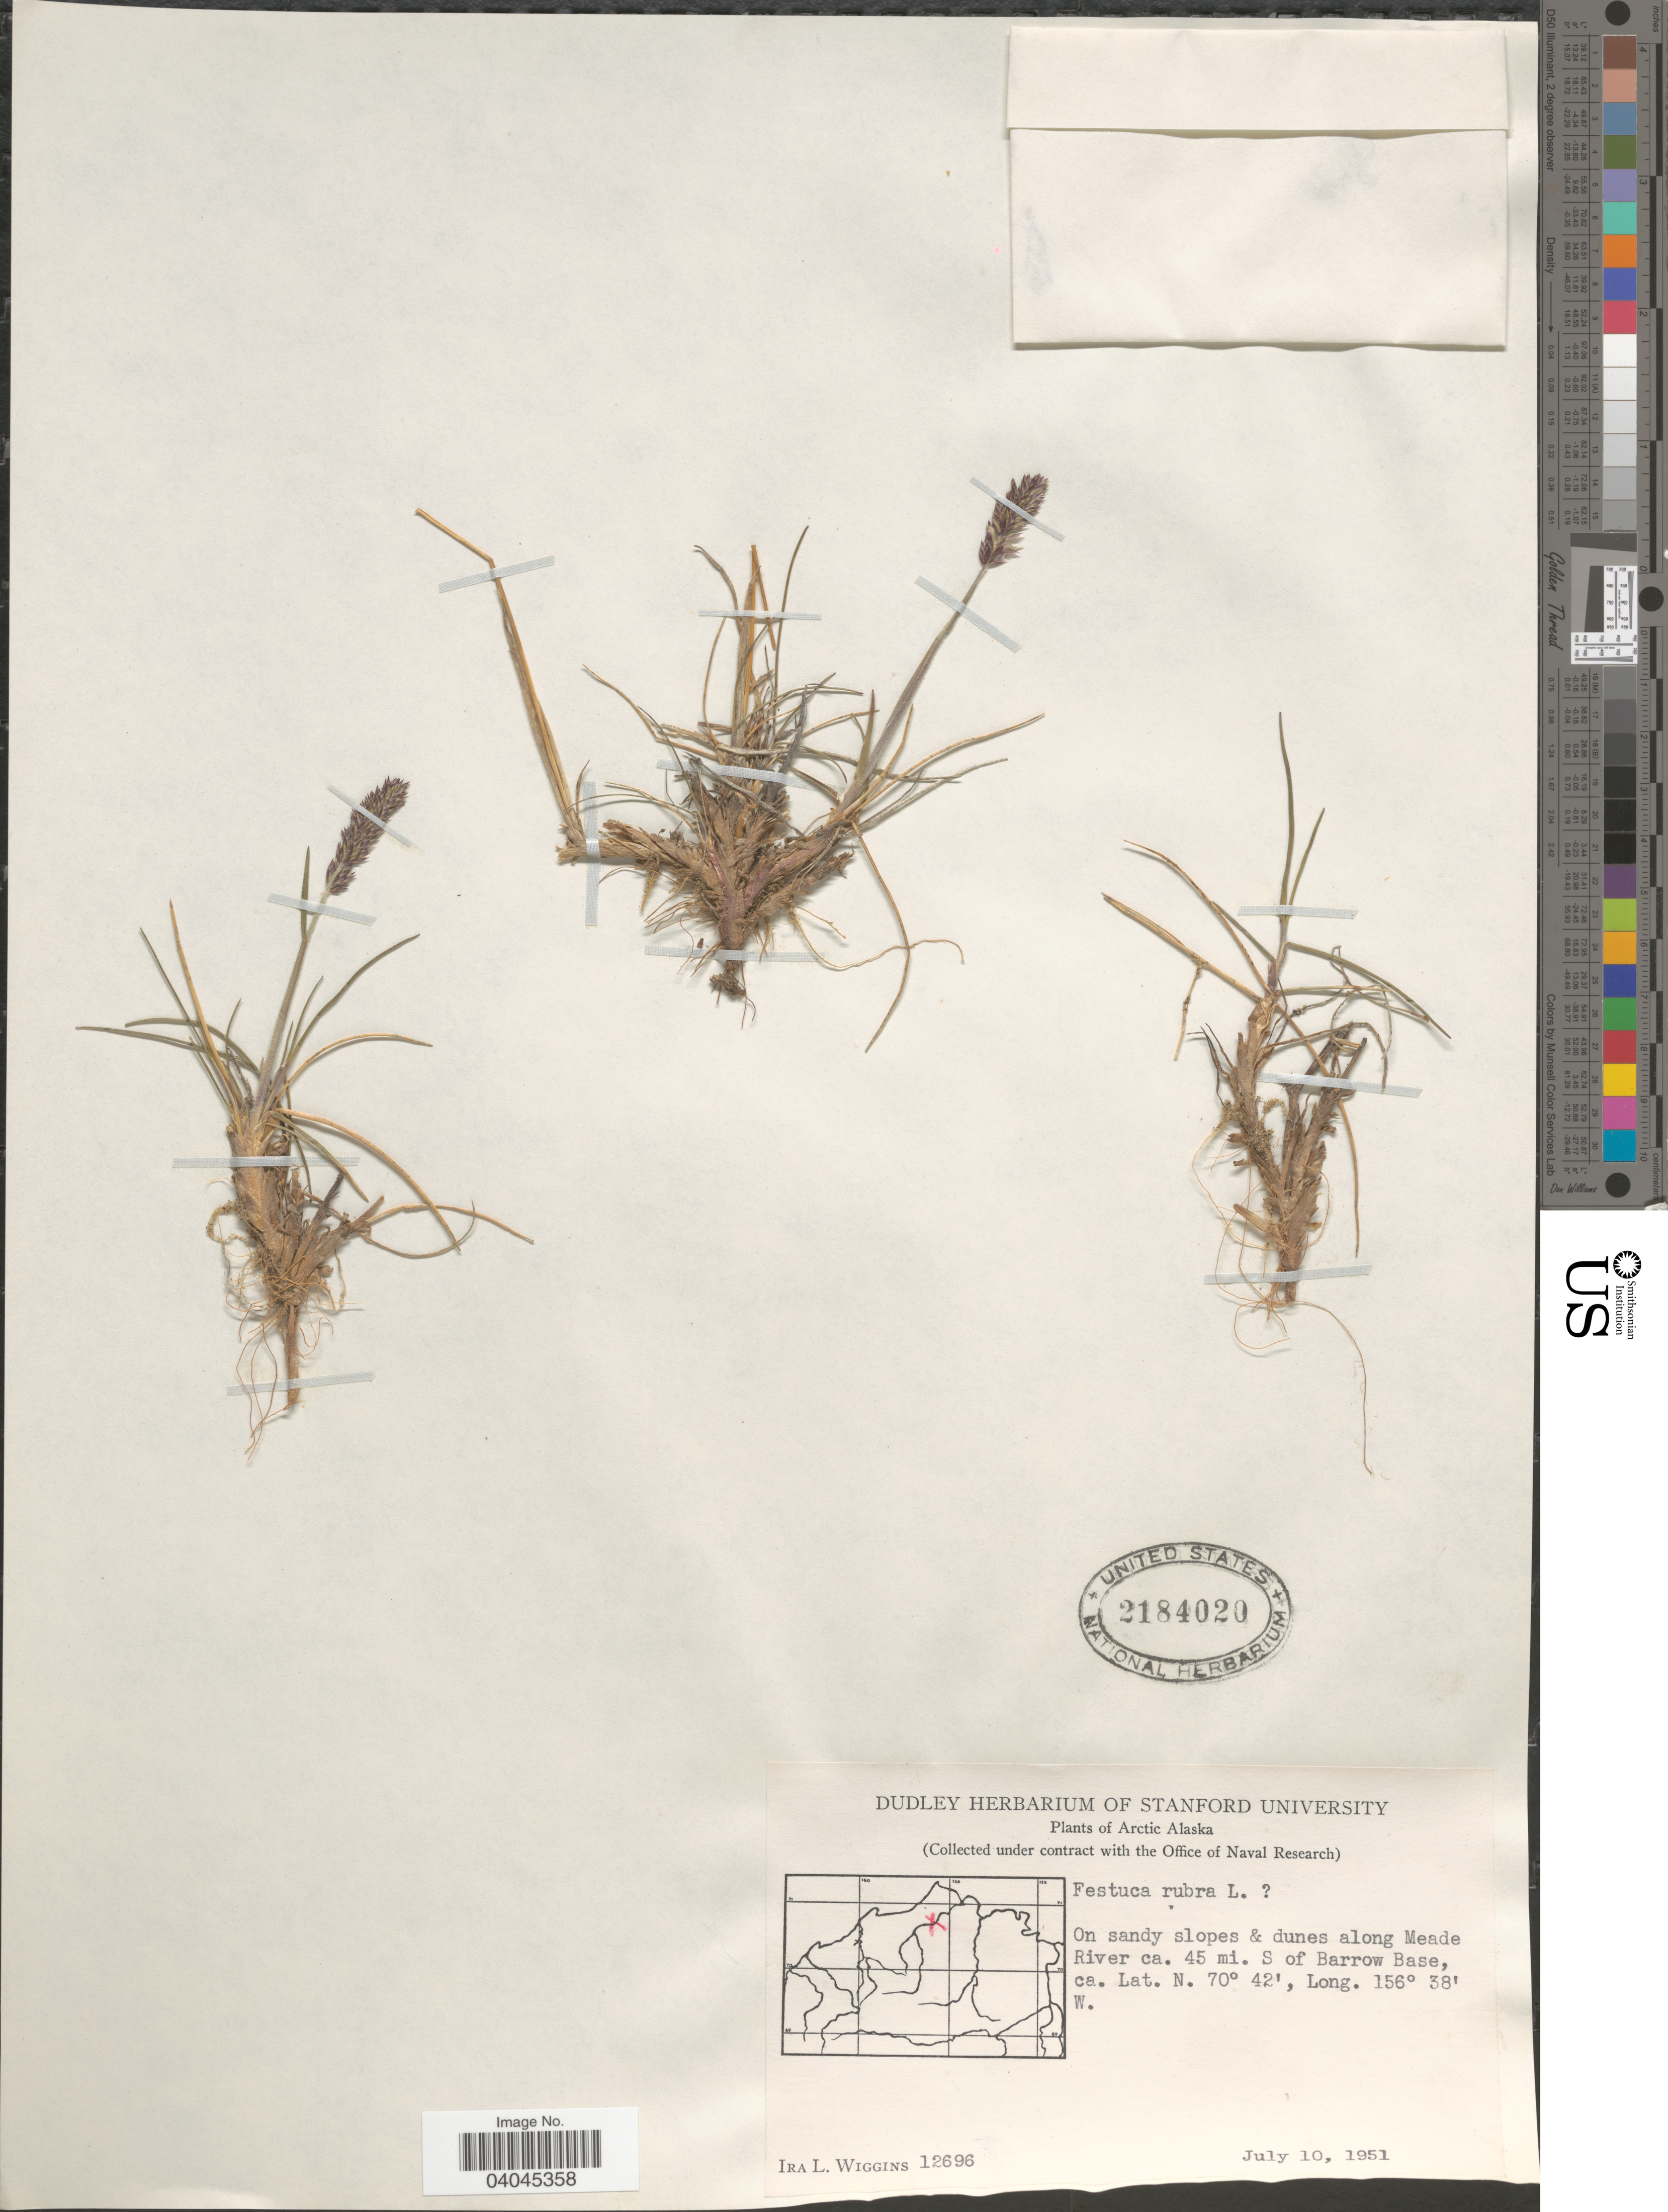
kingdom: Plantae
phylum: Tracheophyta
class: Liliopsida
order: Poales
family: Poaceae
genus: Festuca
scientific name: Festuca rubra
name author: L.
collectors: I. L. Wiggins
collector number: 12696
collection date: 1951-07-10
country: United States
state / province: Alaska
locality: Arctic Alaska. Along Meade River ca. 45 mi. S of Barrow Base.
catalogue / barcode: US 2184020